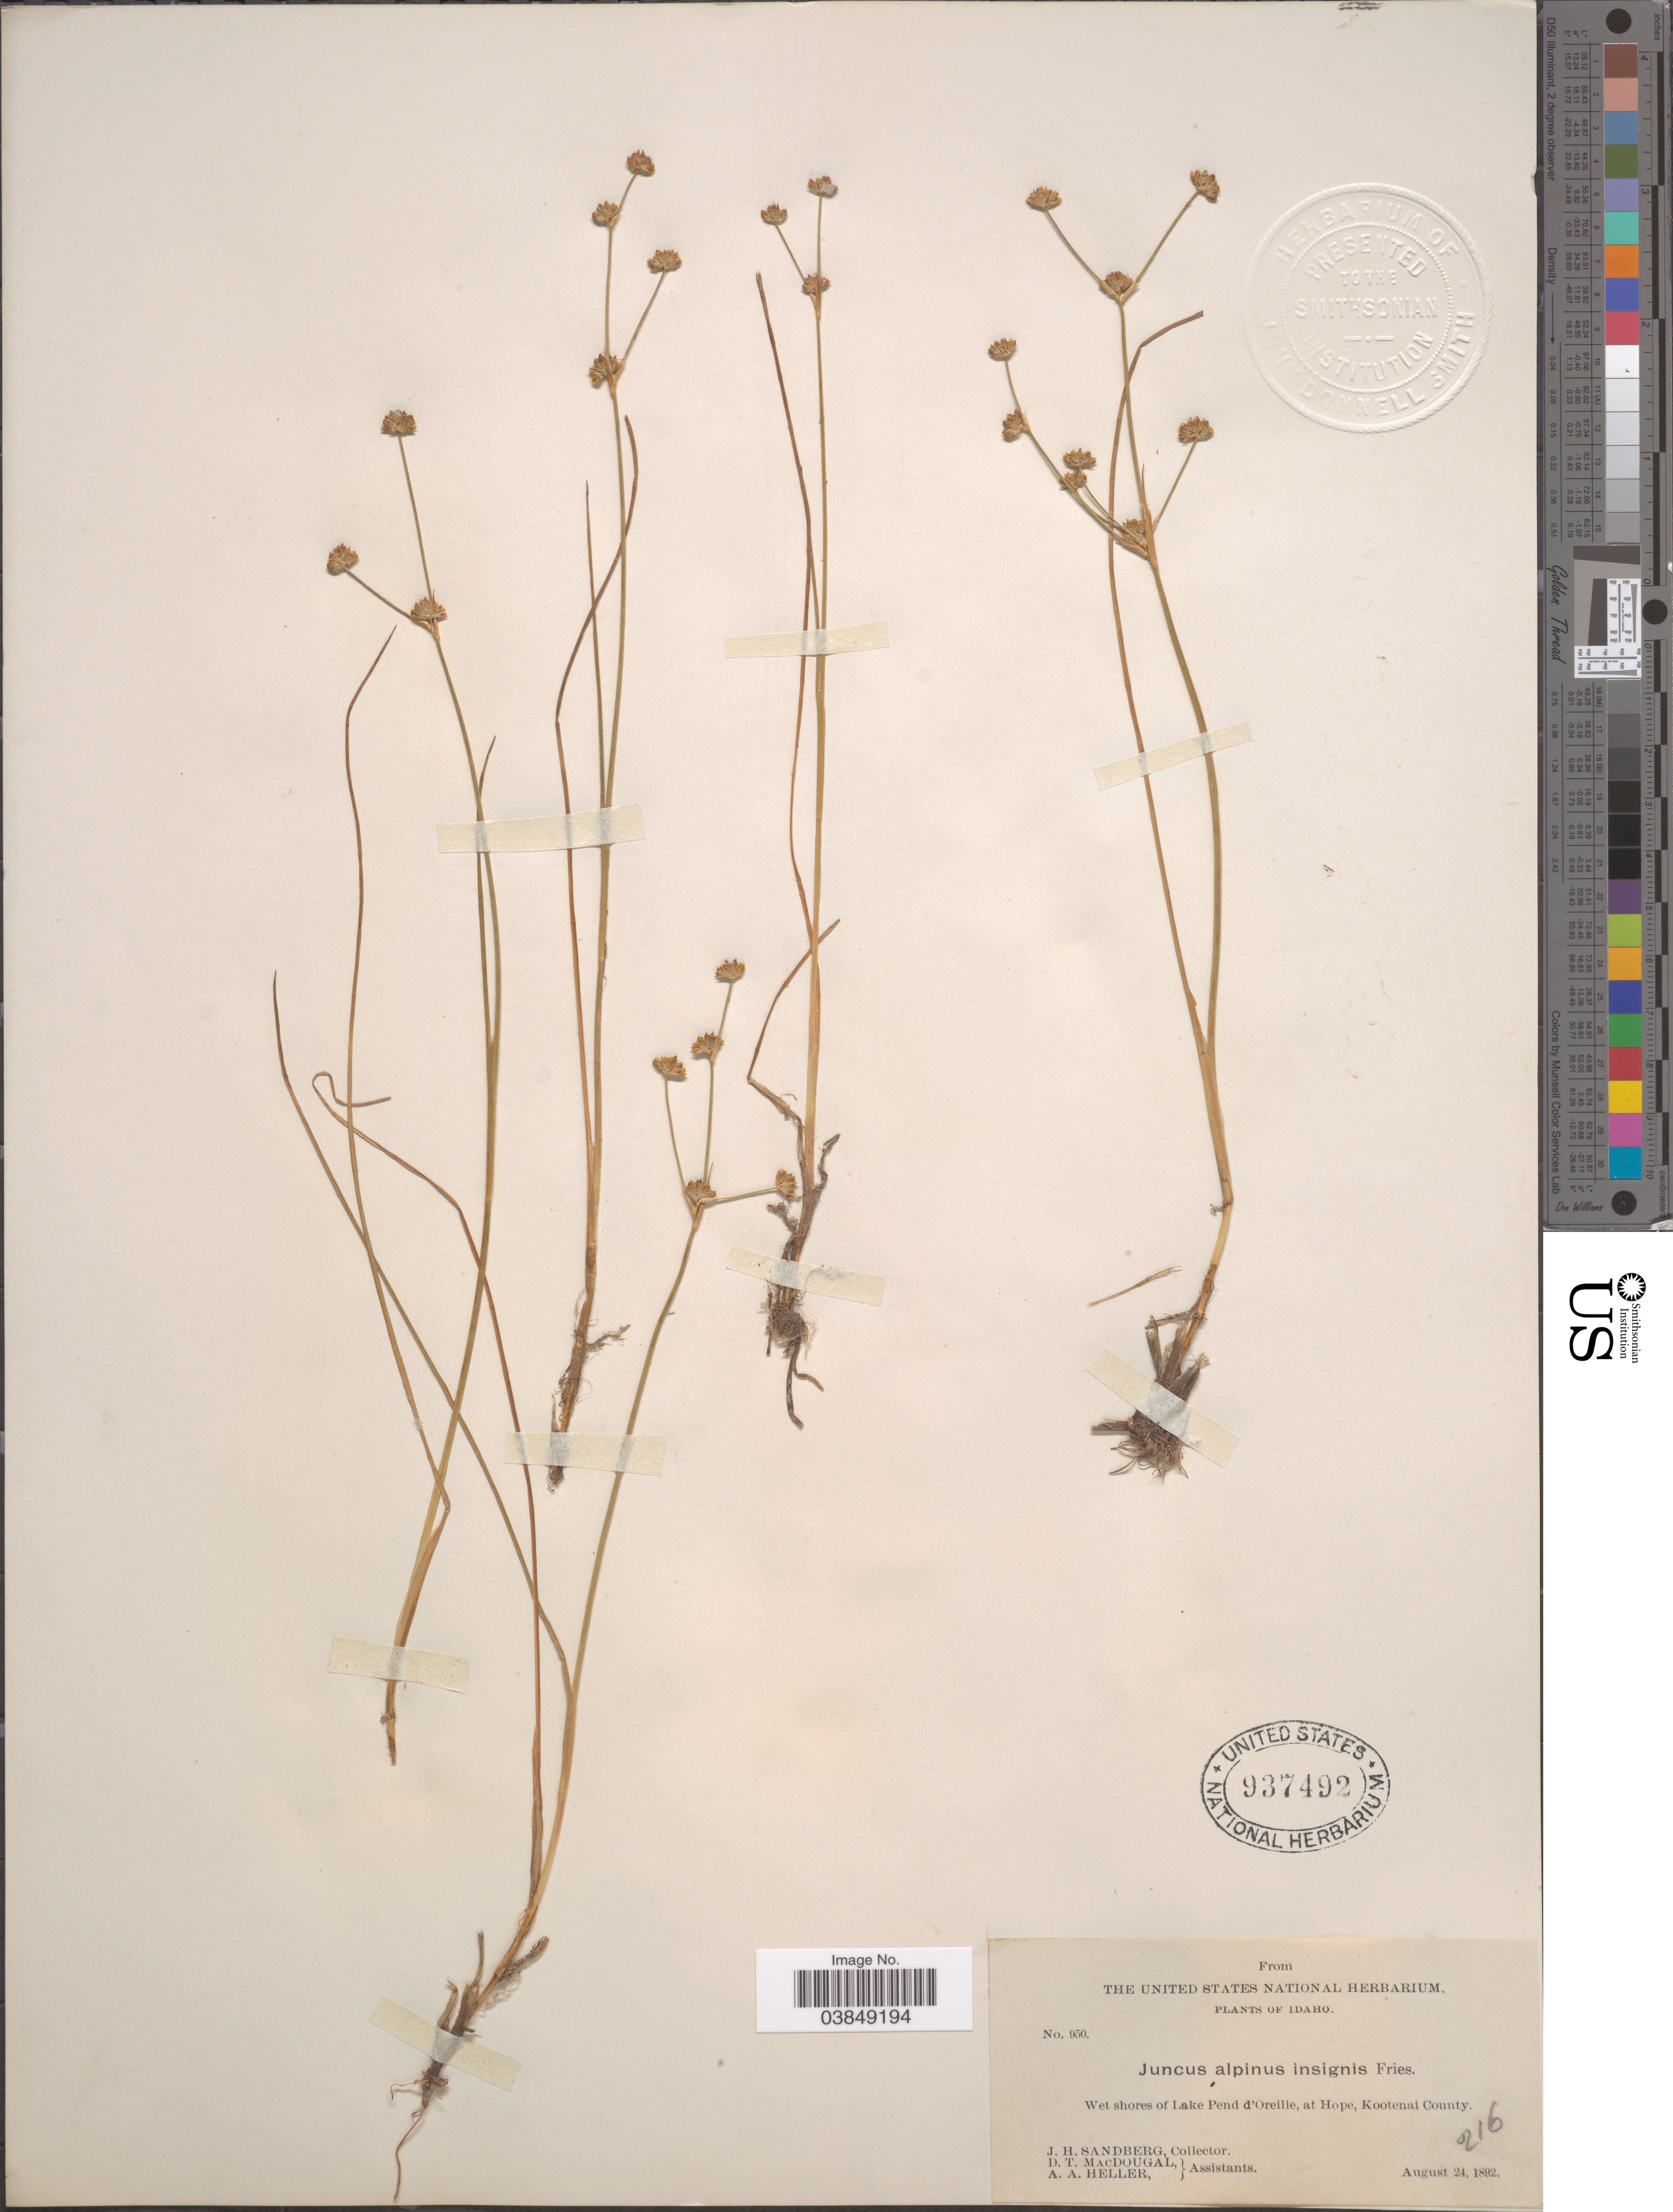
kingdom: Plantae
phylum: Tracheophyta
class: Liliopsida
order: Poales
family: Juncaceae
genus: Juncus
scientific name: Juncus alpinus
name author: Vill.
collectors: J. H. Sandberg, D. T. MacDougal & A. A. Heller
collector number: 950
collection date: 1892-08-24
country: United States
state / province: Idaho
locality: Wet shores of Lake pend d'Oreille, at Hope, Kootenai County.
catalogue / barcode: US 937492